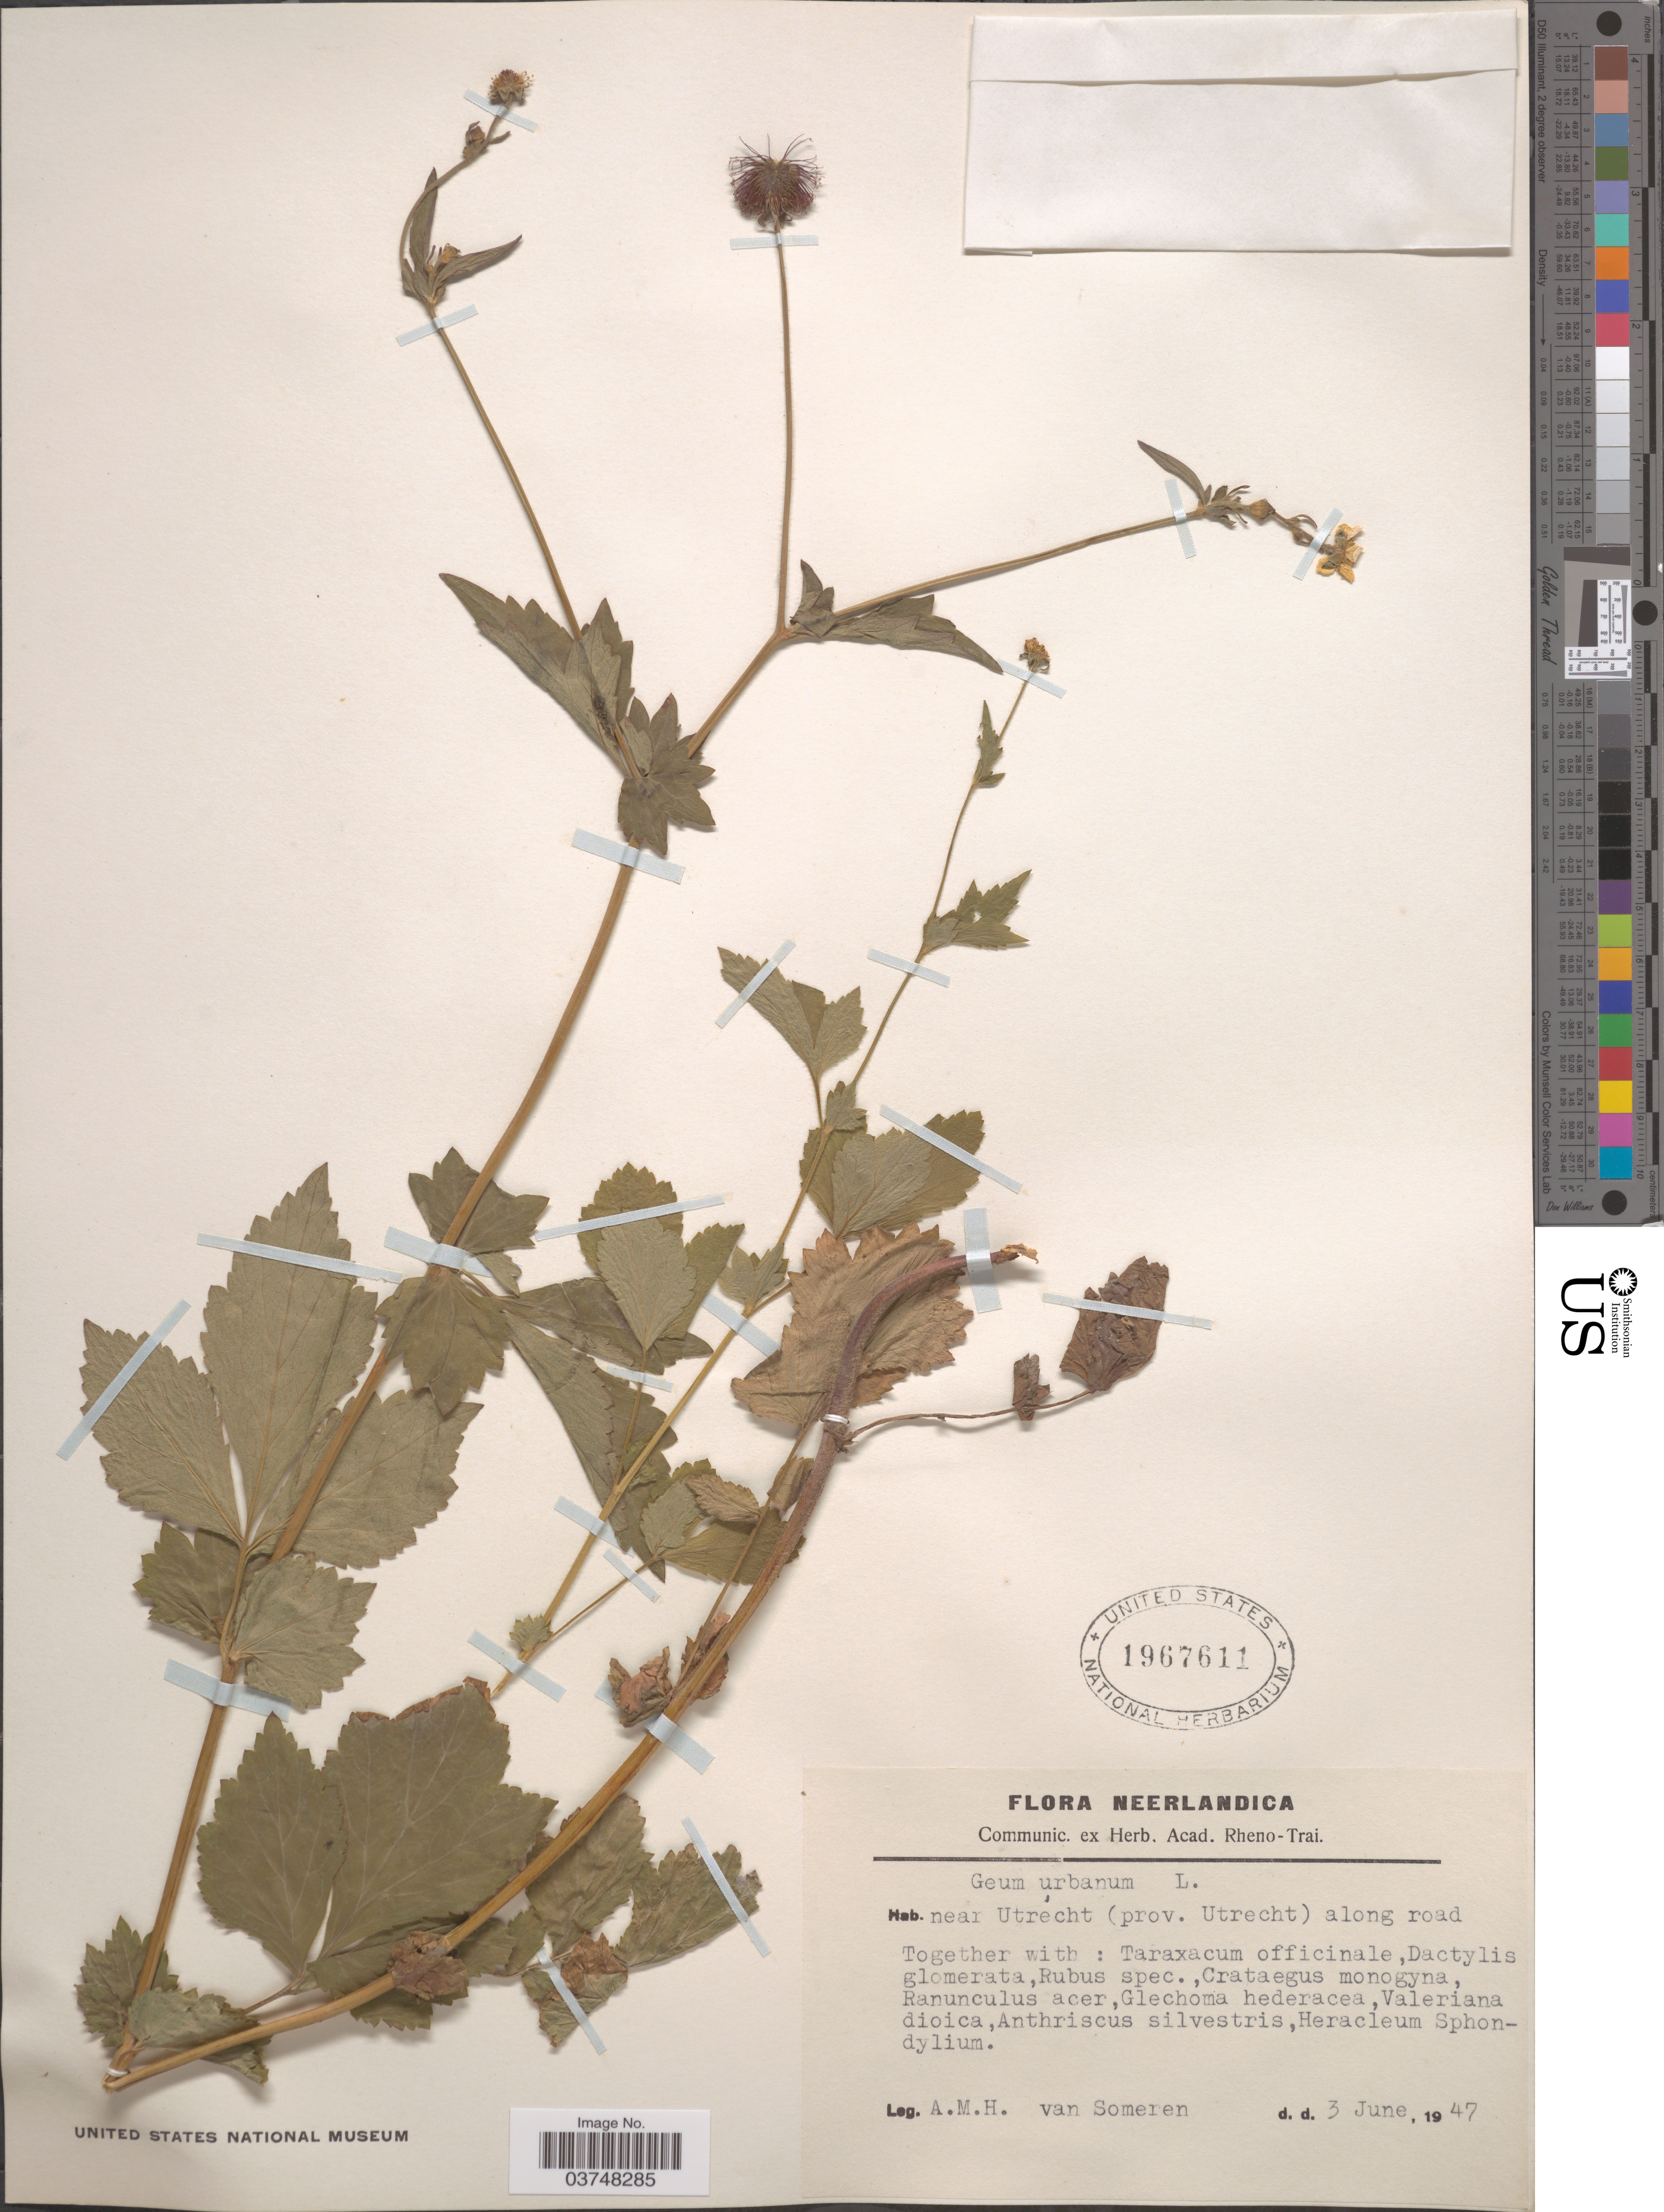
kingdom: Plantae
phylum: Tracheophyta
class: Magnoliopsida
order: Rosales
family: Rosaceae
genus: Geum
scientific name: Geum urbanum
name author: L.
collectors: A. Van Someren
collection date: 1947-06-03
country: Netherlands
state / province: Utrecht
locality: Near Utrecht along road.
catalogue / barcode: US 1967611